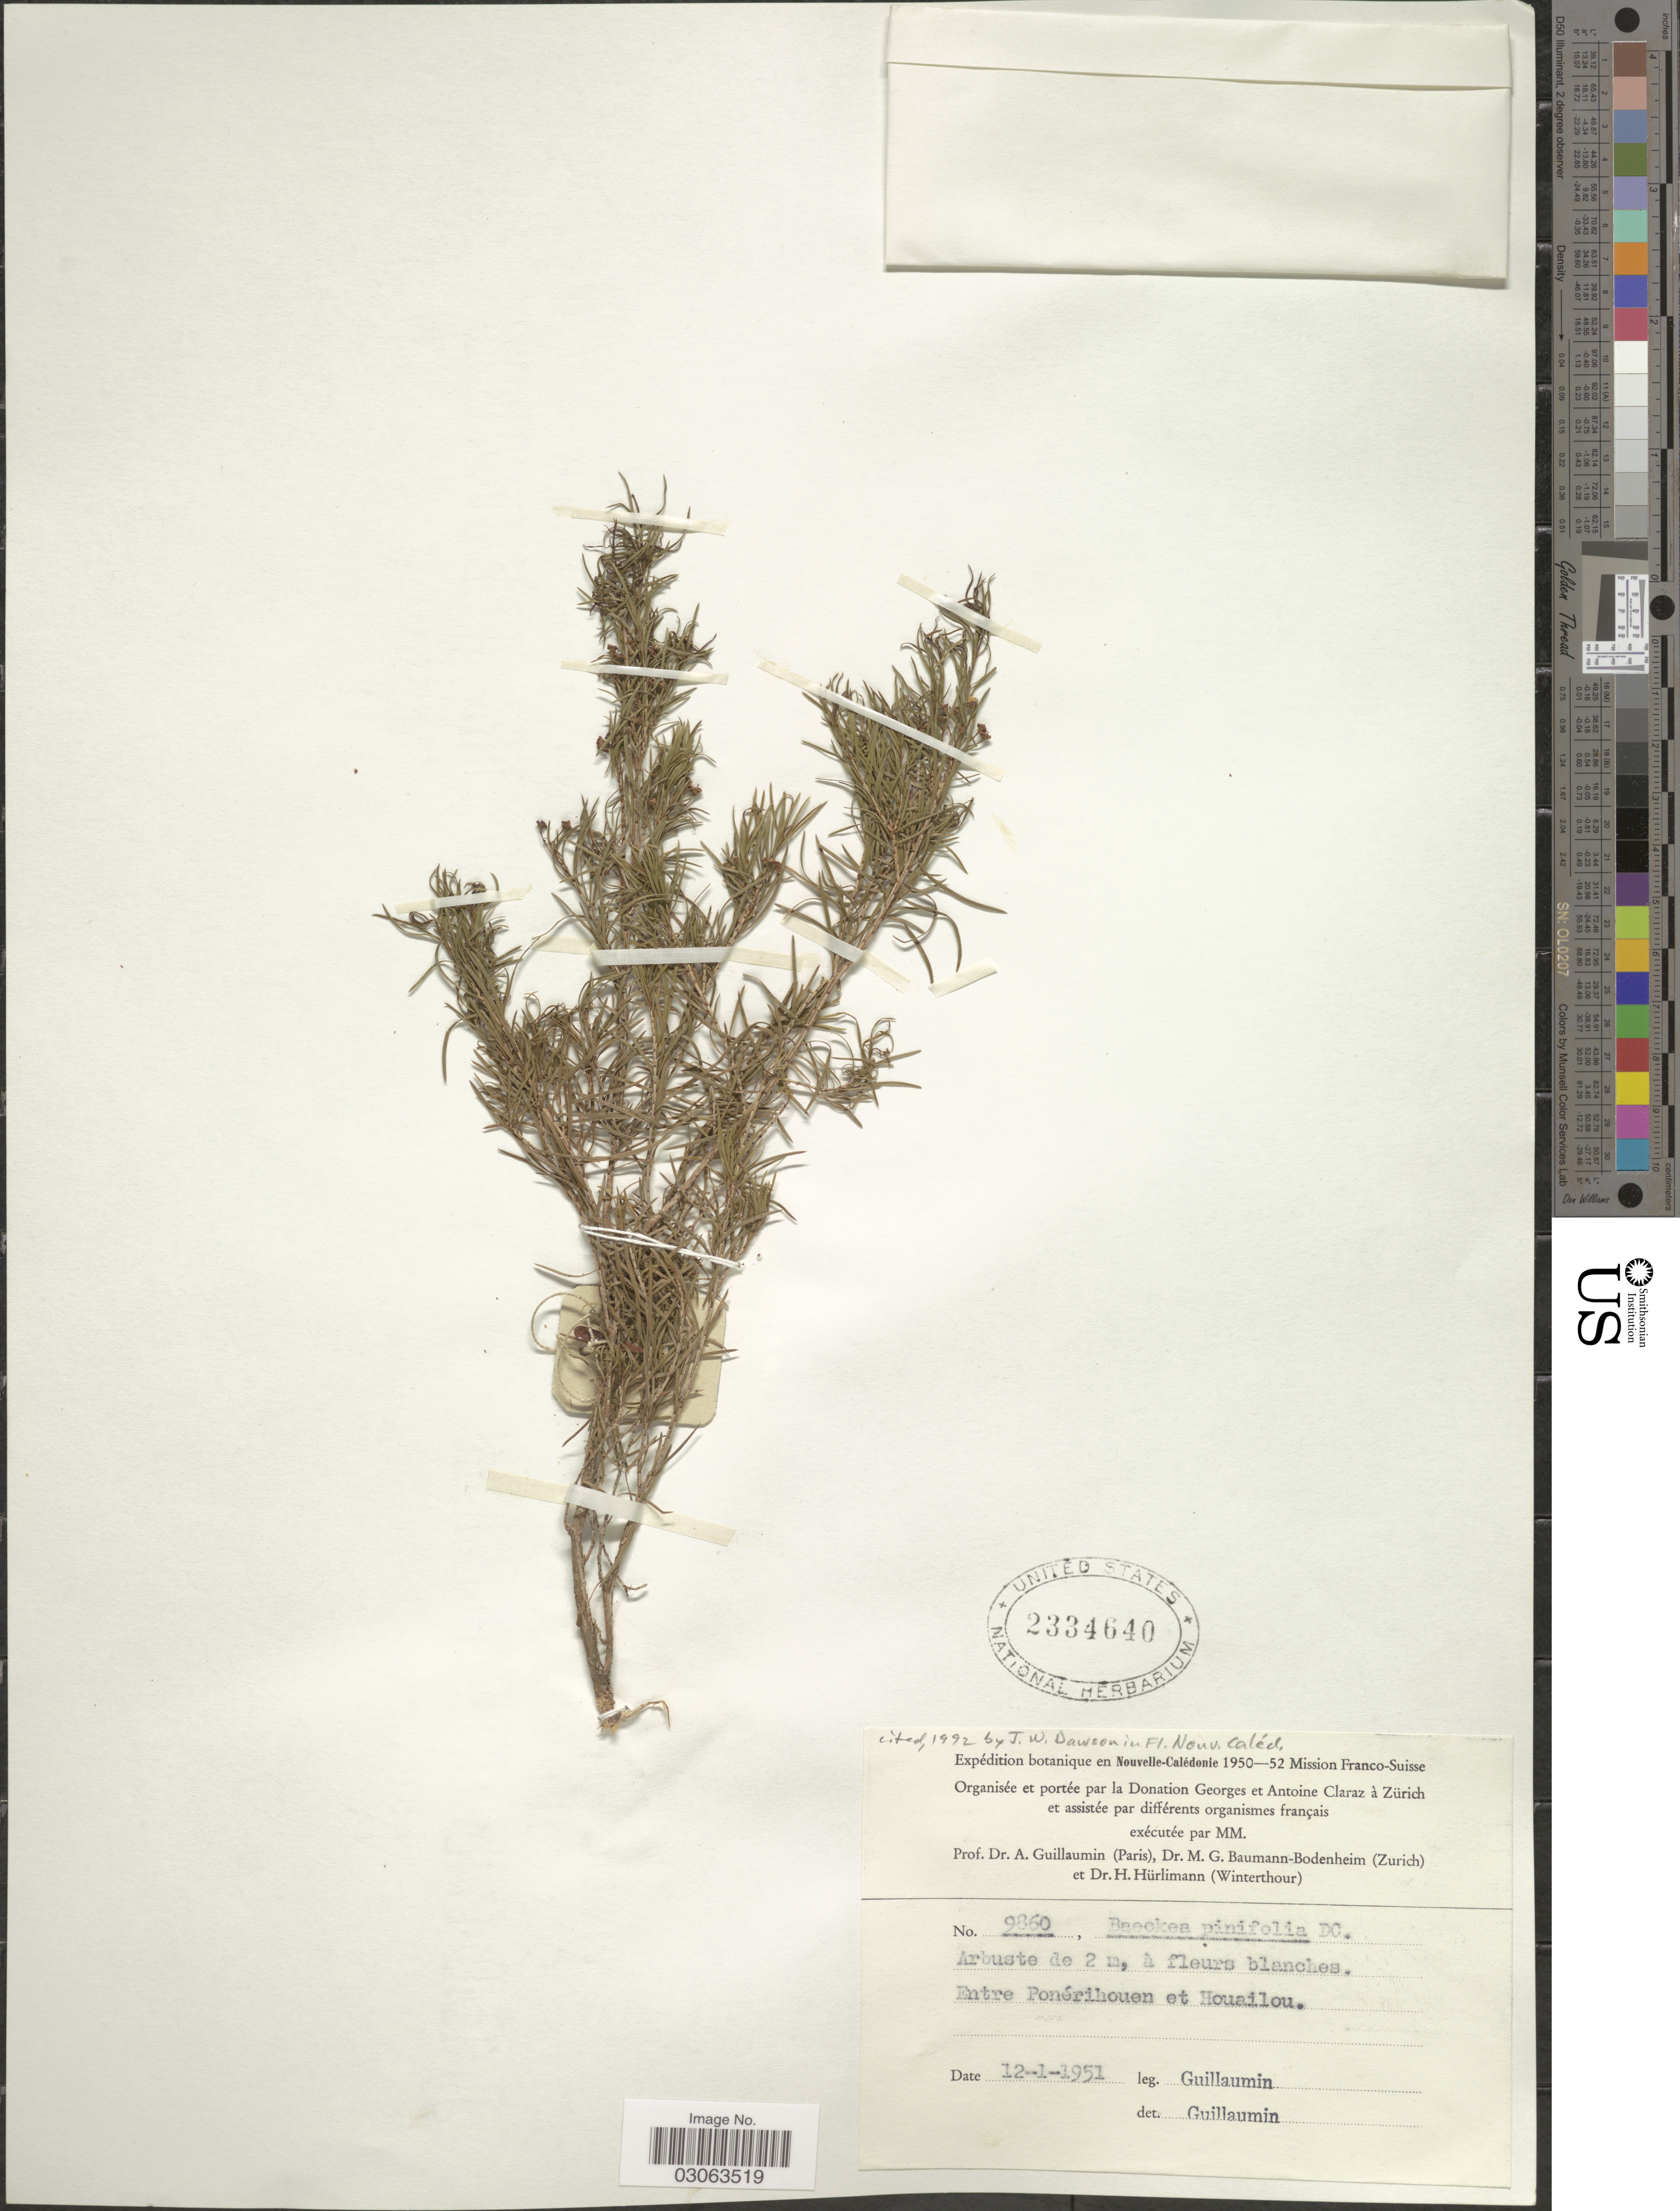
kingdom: Plantae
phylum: Tracheophyta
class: Magnoliopsida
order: Myrtales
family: Myrtaceae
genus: Sannantha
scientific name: Sannantha pinifolia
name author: (Labill.) P.G. Wilson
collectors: A. Guillaumin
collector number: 9860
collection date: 1951-01-12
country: New Caledonia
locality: Entre Ponérihouen et Houailou.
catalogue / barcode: US 2334640